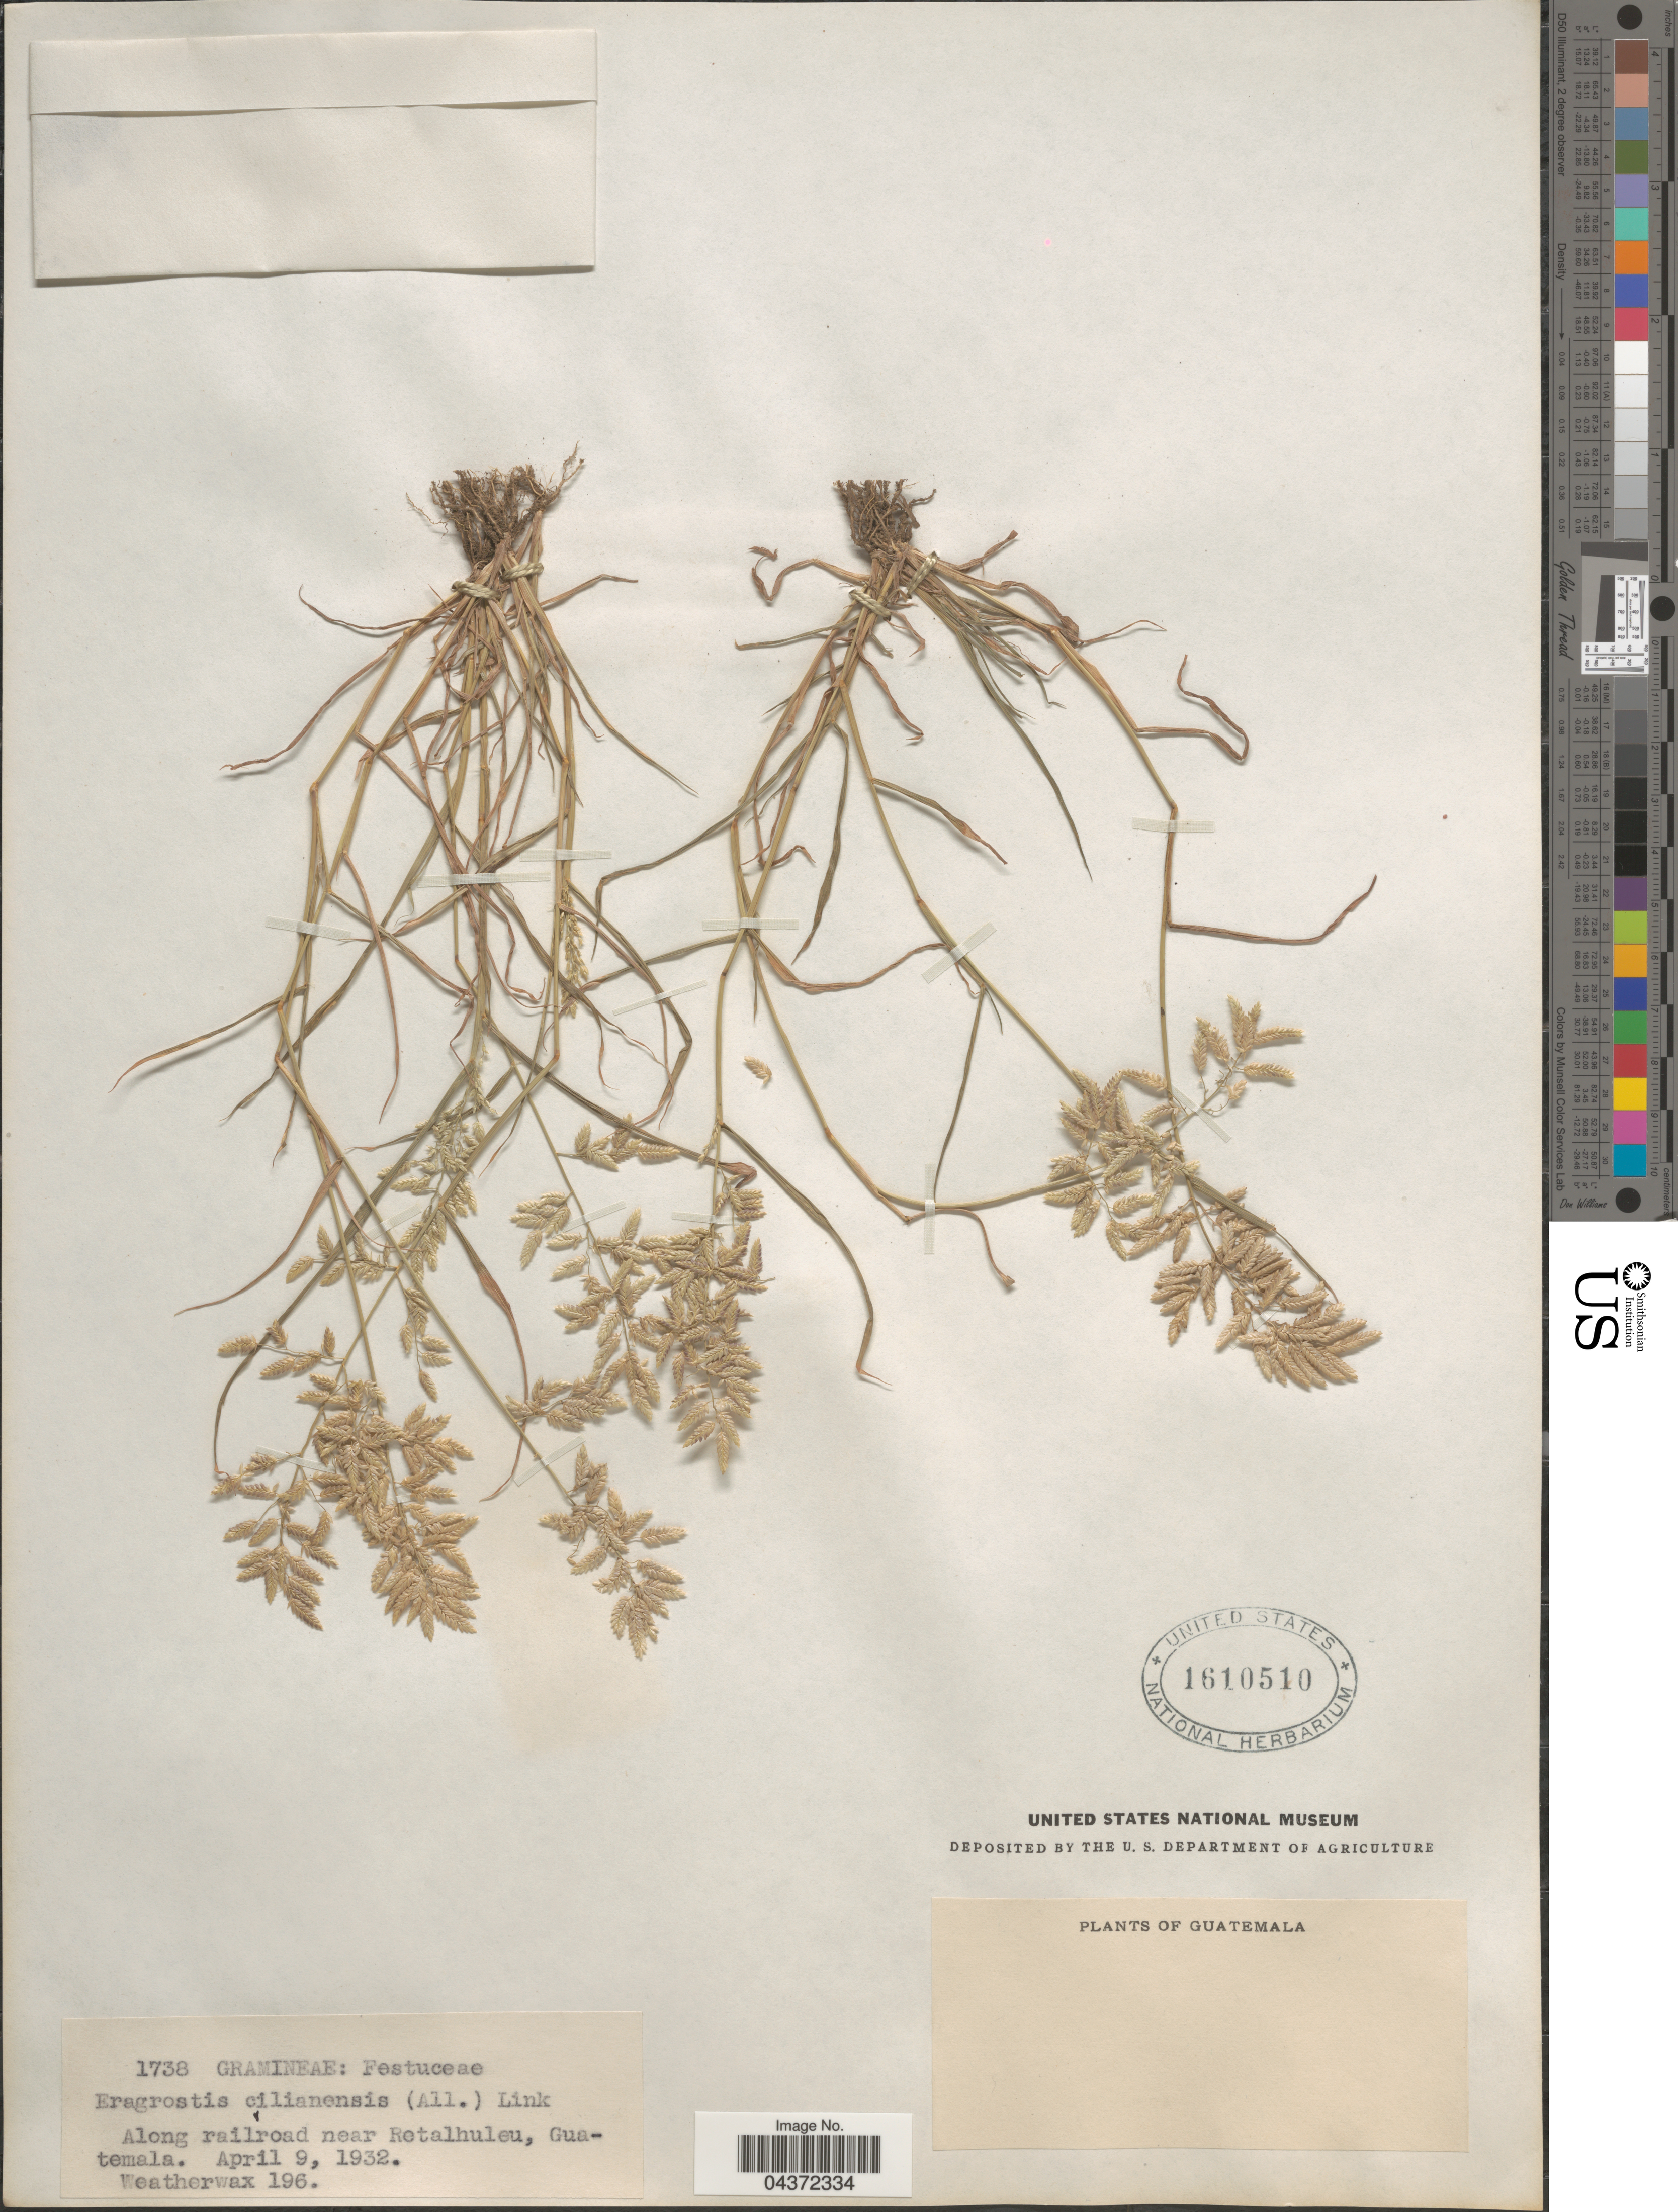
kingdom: Plantae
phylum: Tracheophyta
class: Liliopsida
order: Poales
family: Poaceae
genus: Eragrostis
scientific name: Eragrostis cilianensis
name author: (Bellardi) Vignolo ex Janch.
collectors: -. Weatherwax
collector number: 196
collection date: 1932-04-09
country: Guatemala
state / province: Retalhuleu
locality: Along railroad near Retalhuleu.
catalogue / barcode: US 1610510